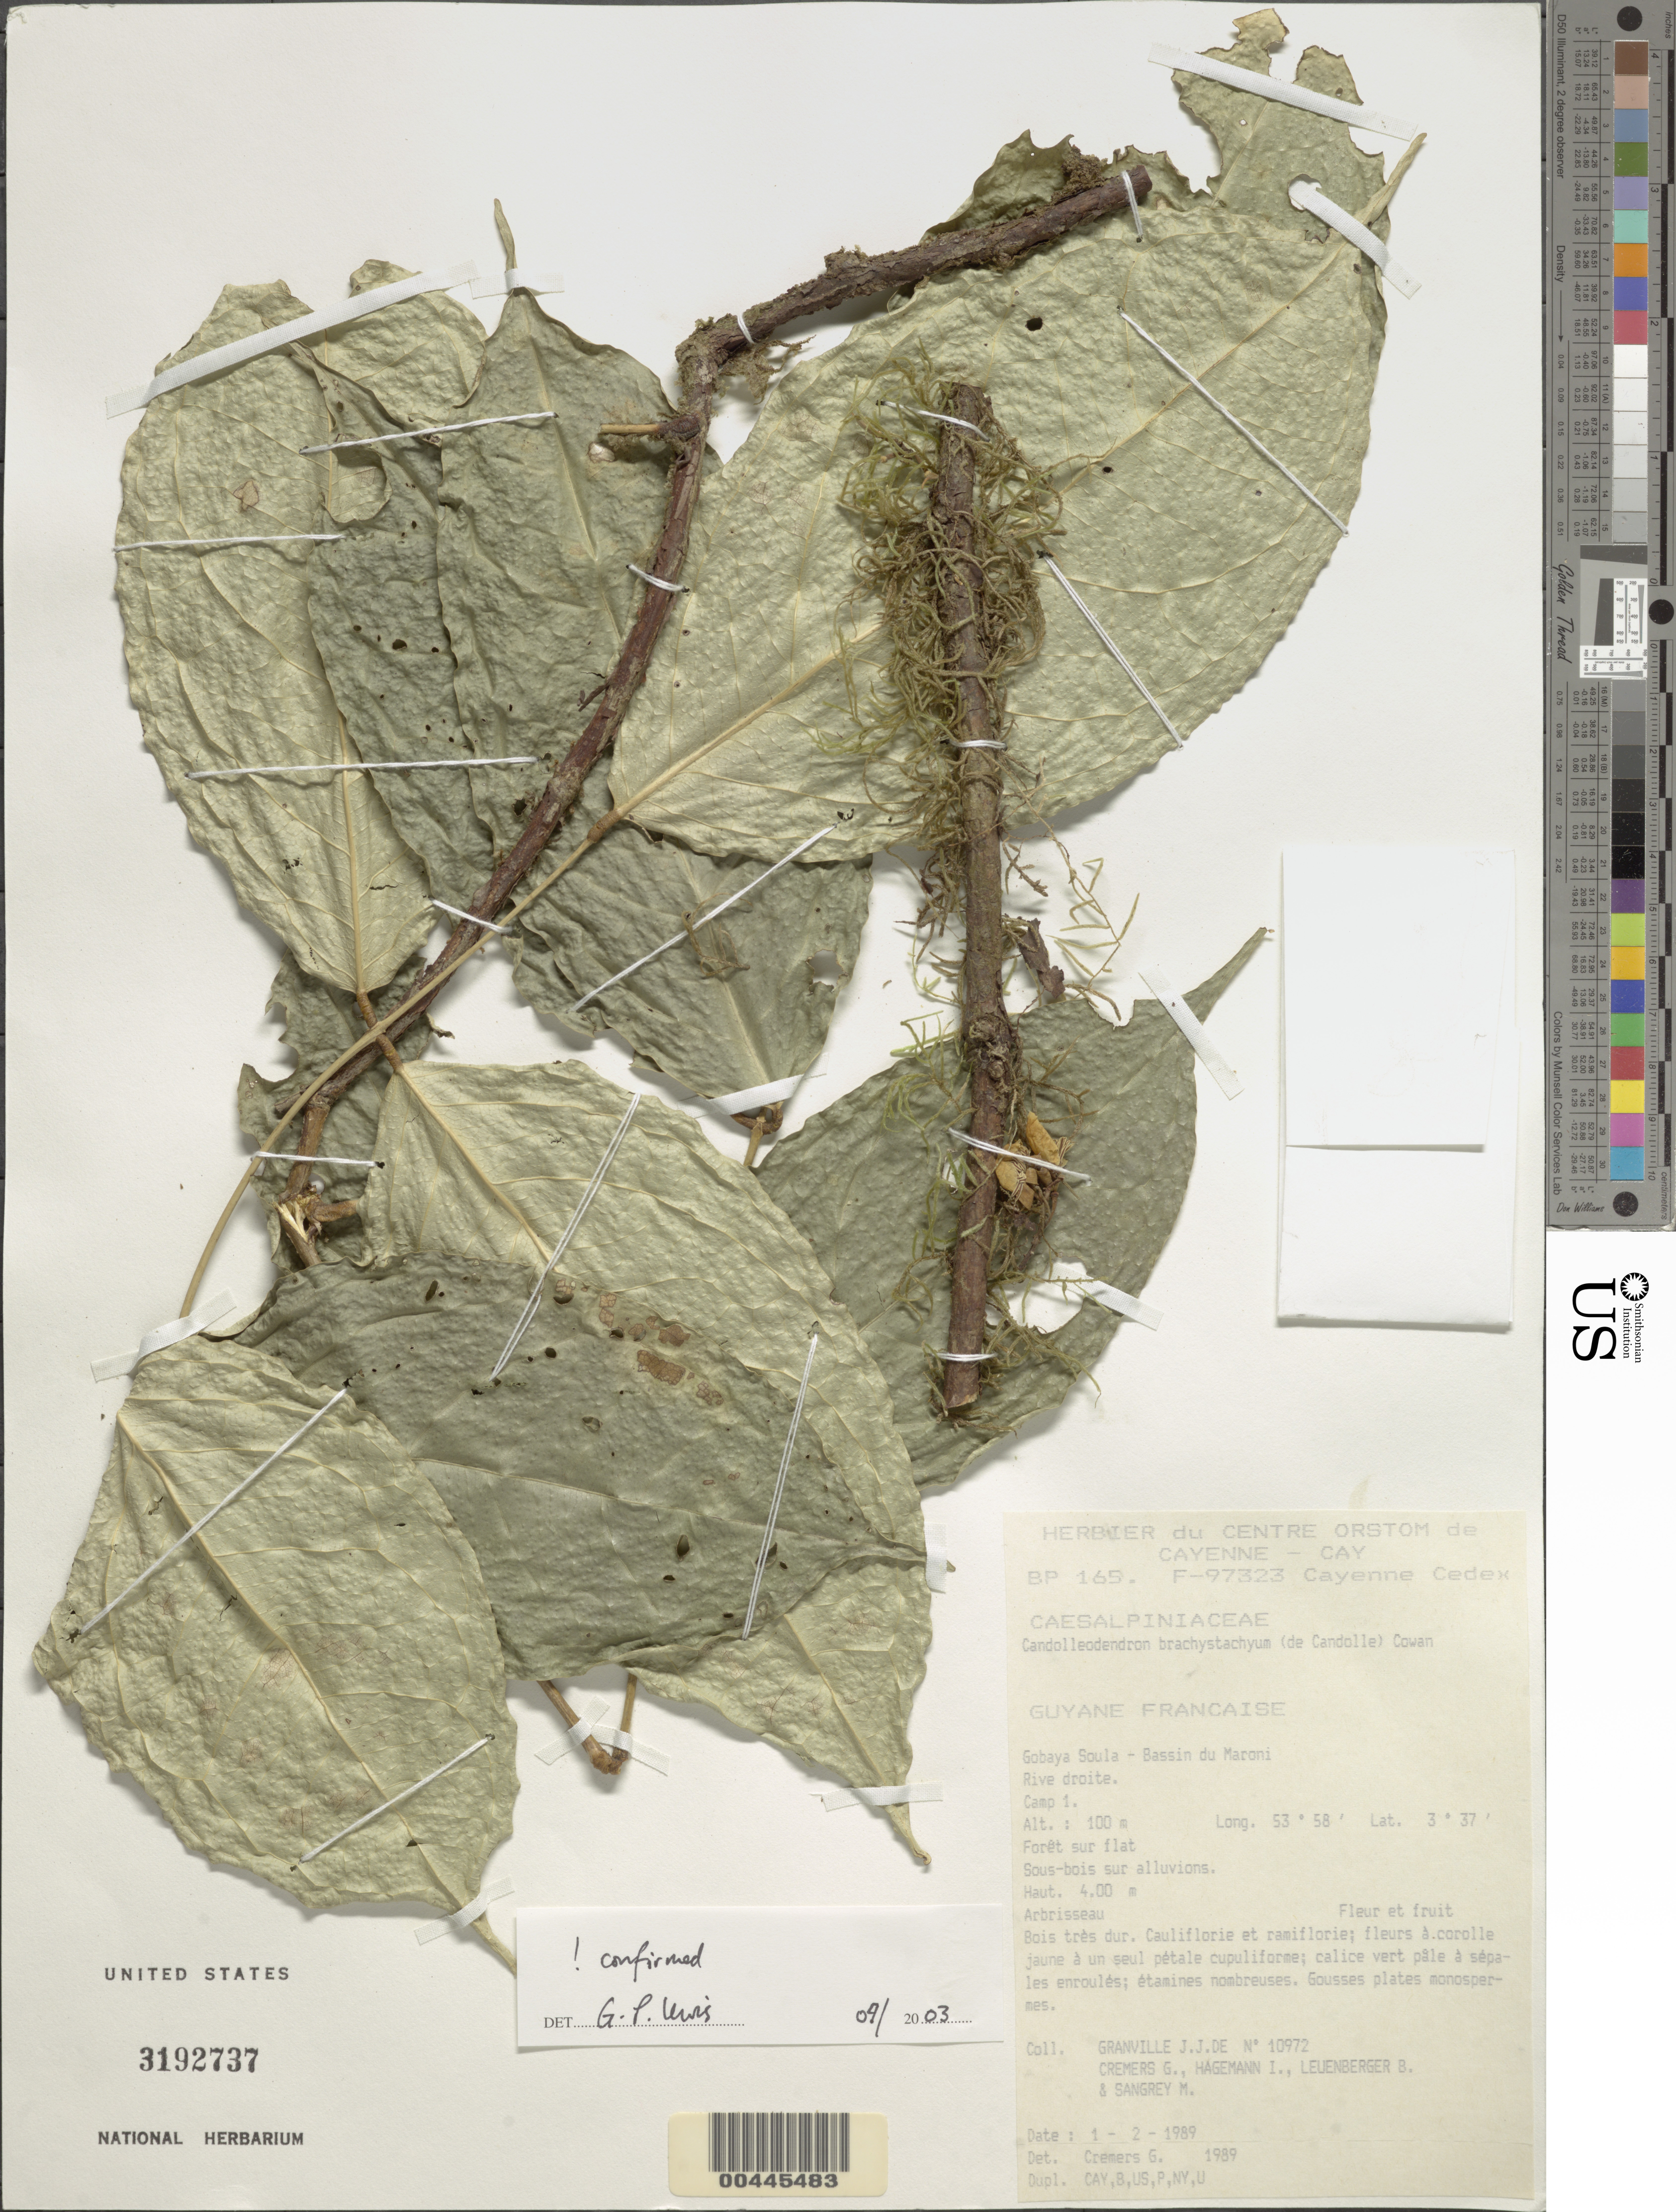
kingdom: Plantae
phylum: Tracheophyta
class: Magnoliopsida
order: Fabales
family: Fabaceae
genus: Candolleodendron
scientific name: Candolleodendron brachystachyum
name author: (DC.) R.S. Cowan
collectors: G. Cremers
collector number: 10972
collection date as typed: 01 Feb 1989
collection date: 1989-02-01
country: French Guiana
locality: Gobaya Soula - Bassin du Maroni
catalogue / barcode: US 3192737